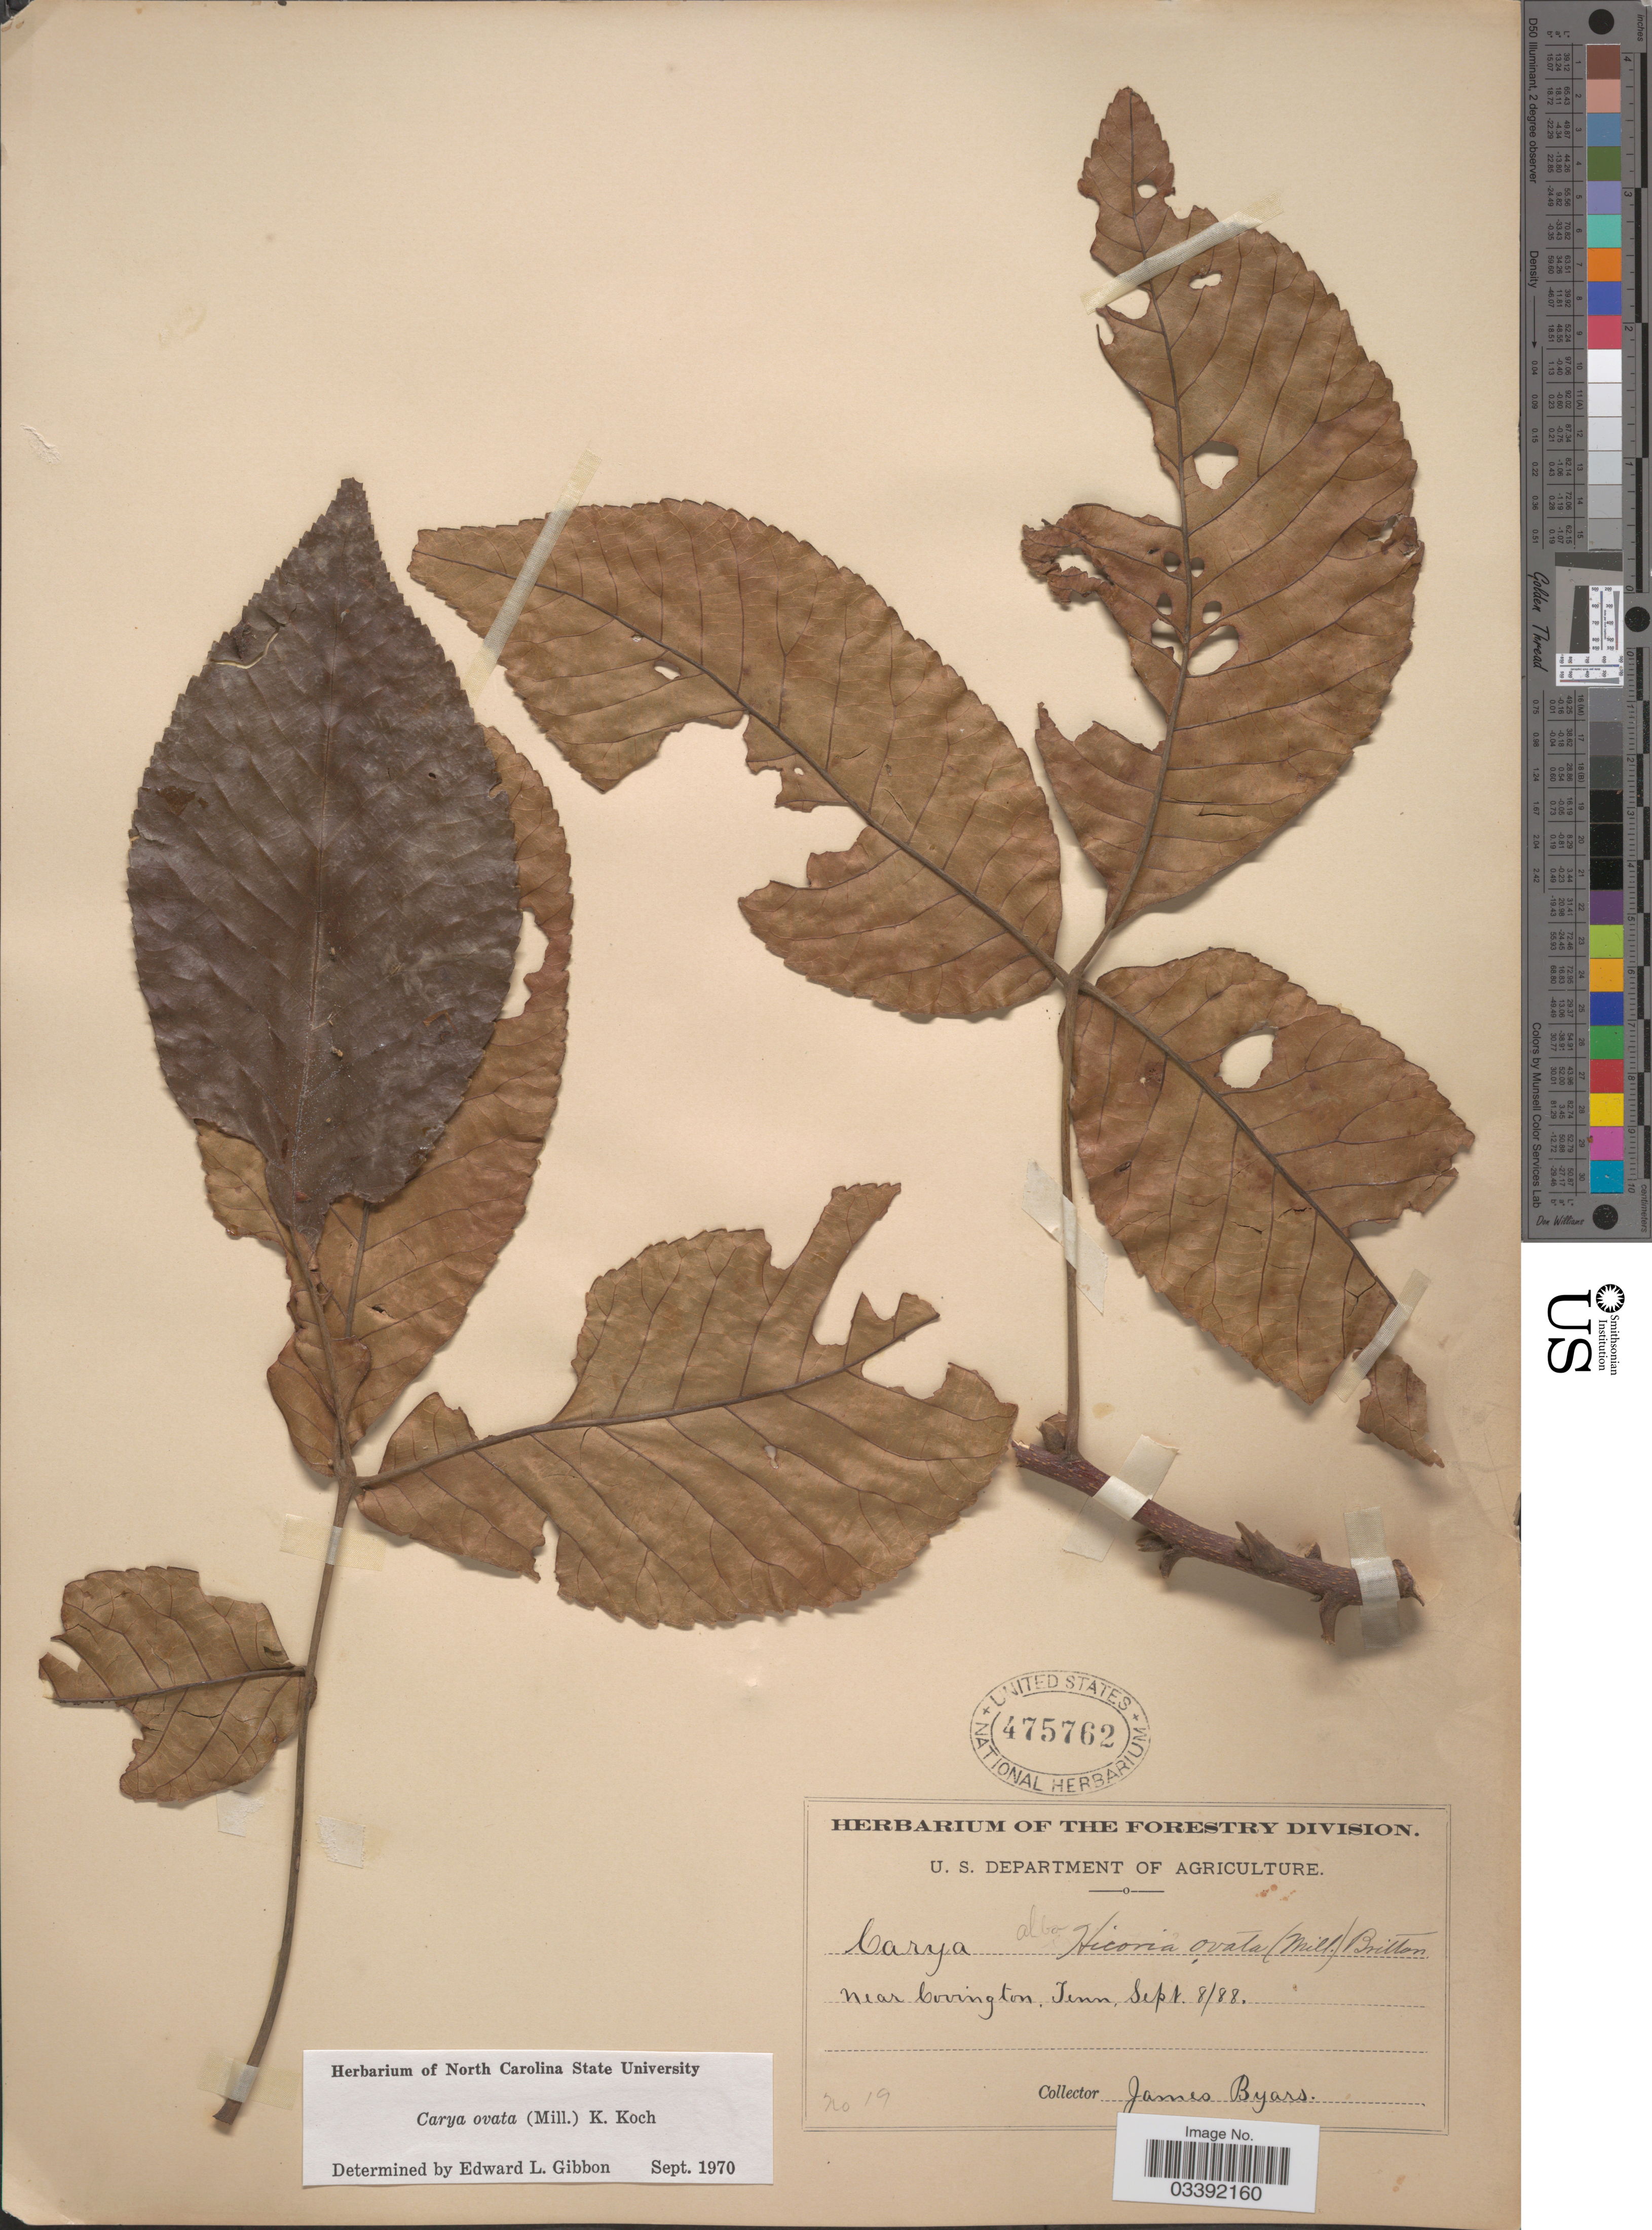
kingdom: Plantae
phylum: Tracheophyta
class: Magnoliopsida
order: Fagales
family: Juglandaceae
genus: Carya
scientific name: Carya ovata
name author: (Mill.) K. Koch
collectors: J. Byars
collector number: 19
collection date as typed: Transcribed d/m/y: 8/9/88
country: United States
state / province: Tennessee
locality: Near Covington.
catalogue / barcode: US 475762